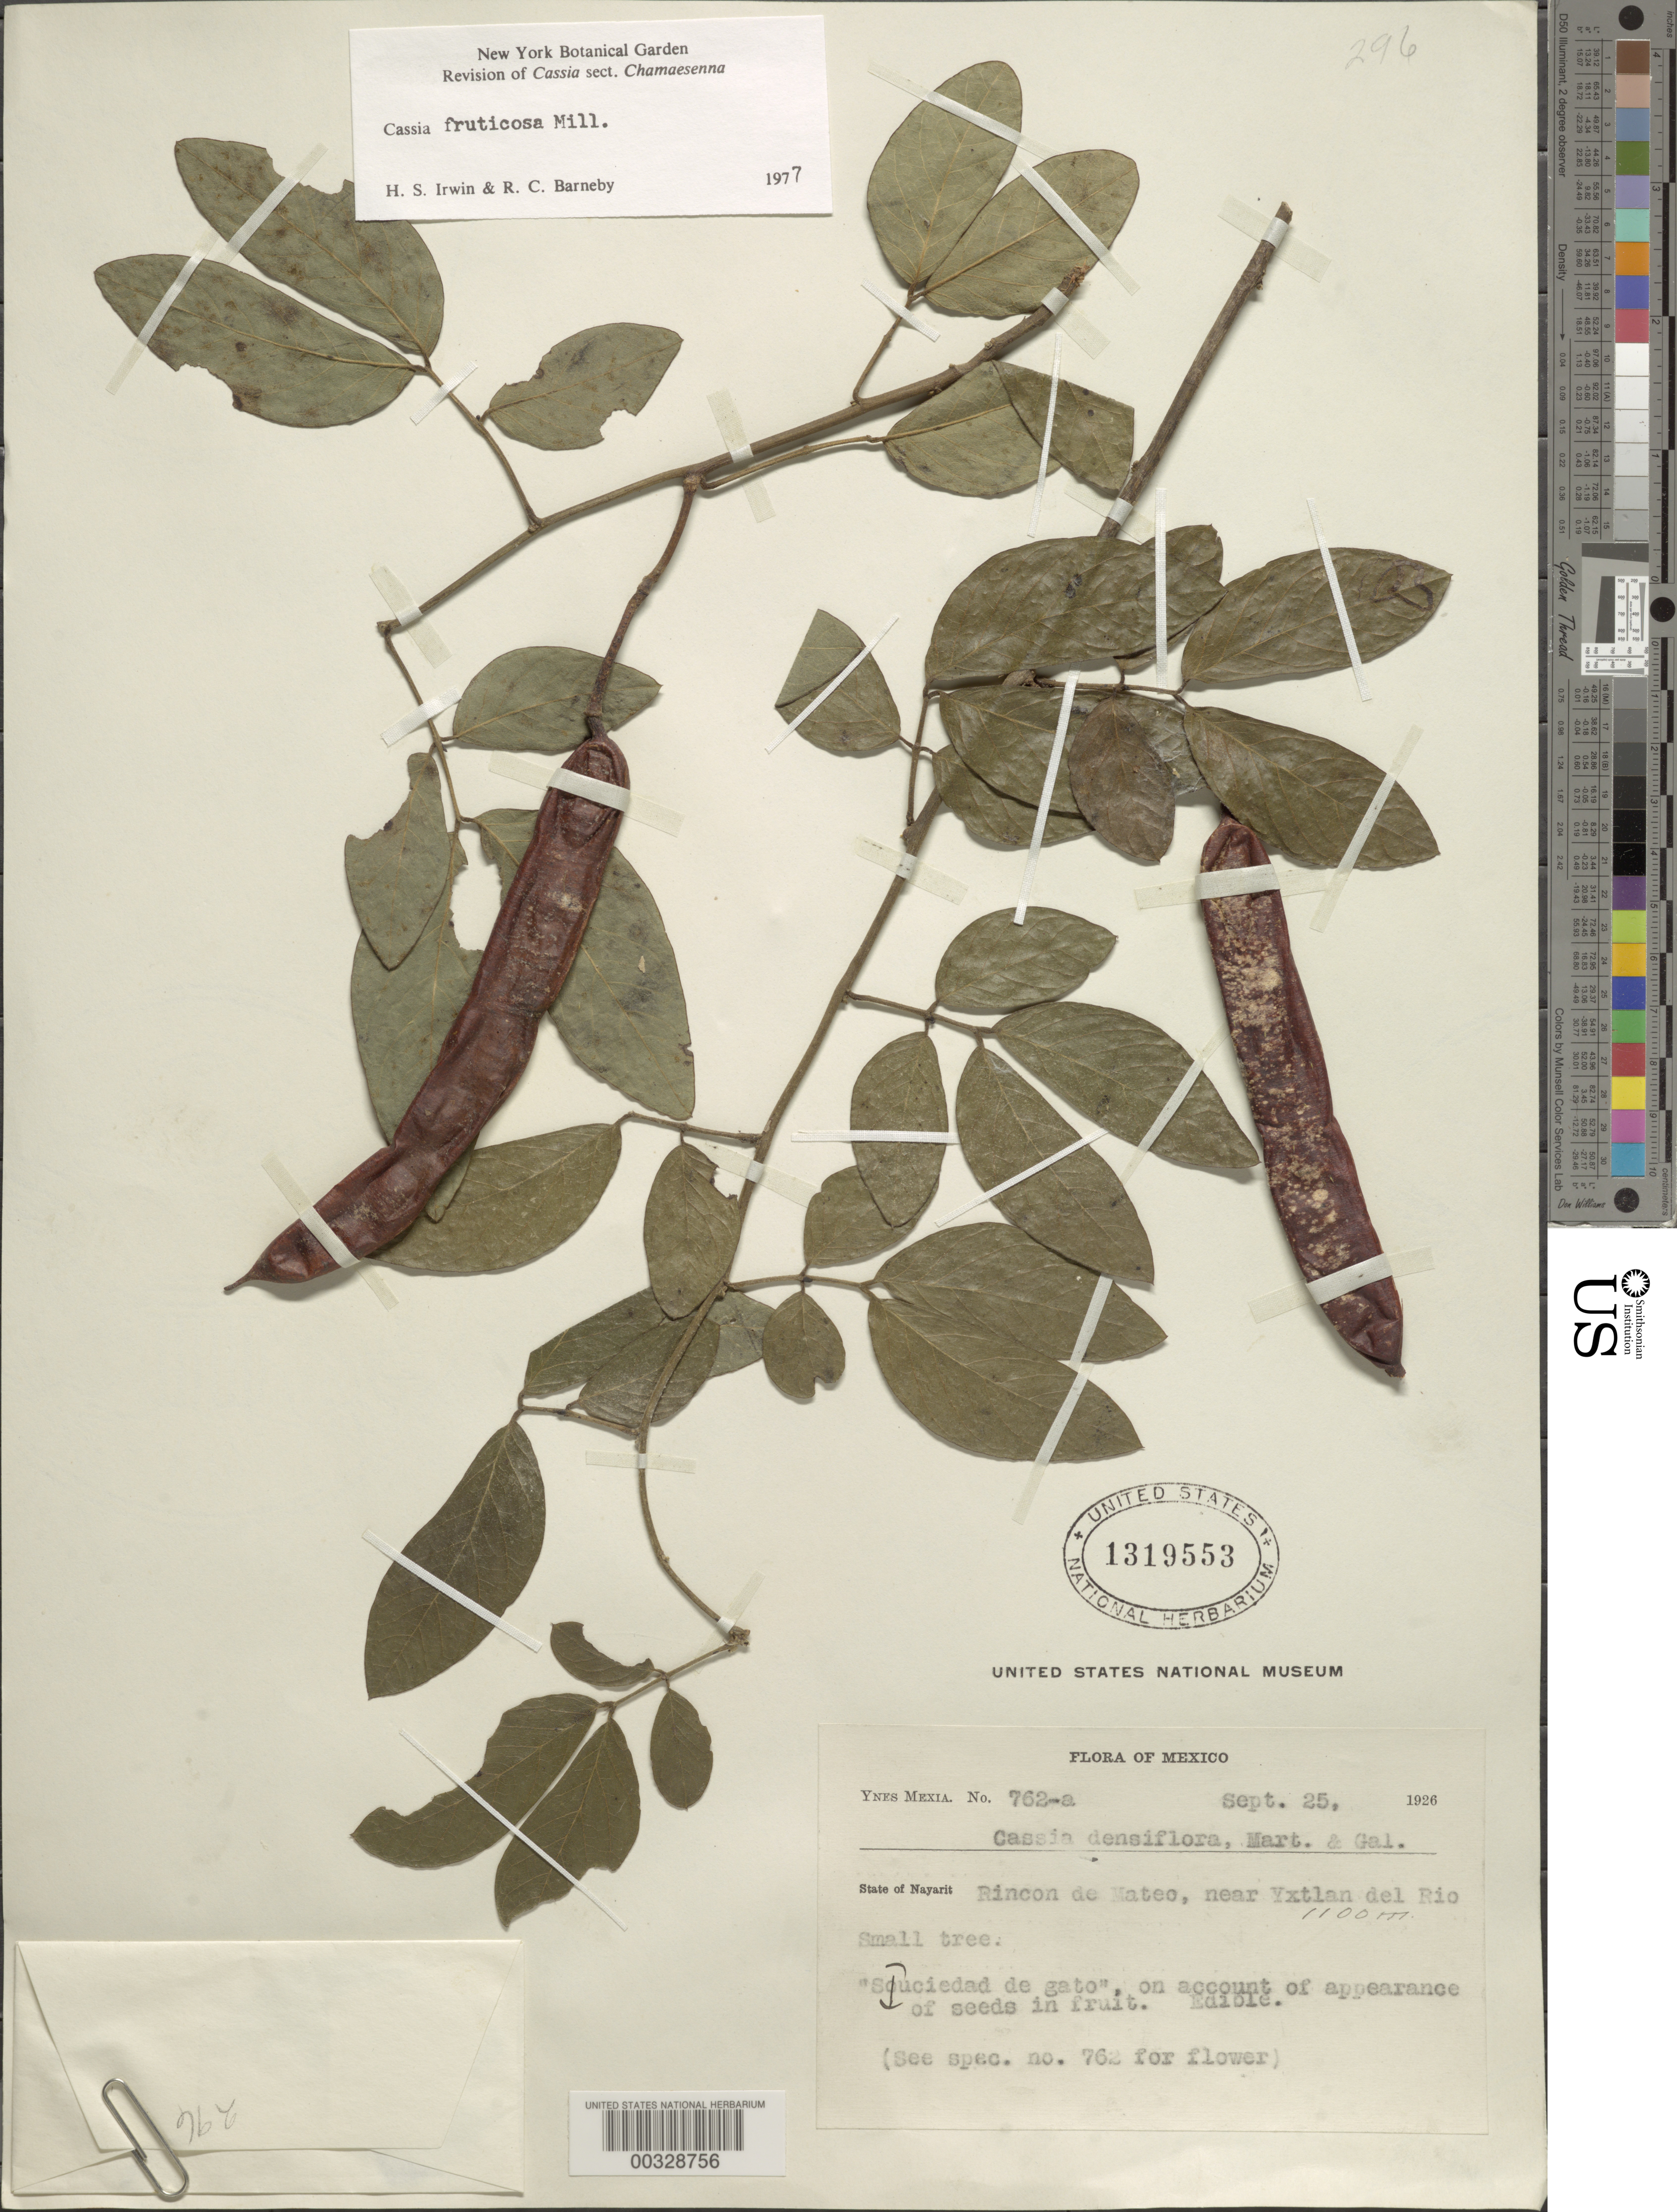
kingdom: Plantae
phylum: Tracheophyta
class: Magnoliopsida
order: Fabales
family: Fabaceae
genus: Senna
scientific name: Senna fruticosa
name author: (Benth.) H.S. Irwin & Barneby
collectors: Y. Mexia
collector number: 762a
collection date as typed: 25 Sep 1926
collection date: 1926-09-25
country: Mexico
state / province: Nayarit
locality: Rincon de mateo, near yxtlan del rio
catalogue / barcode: US 1319553